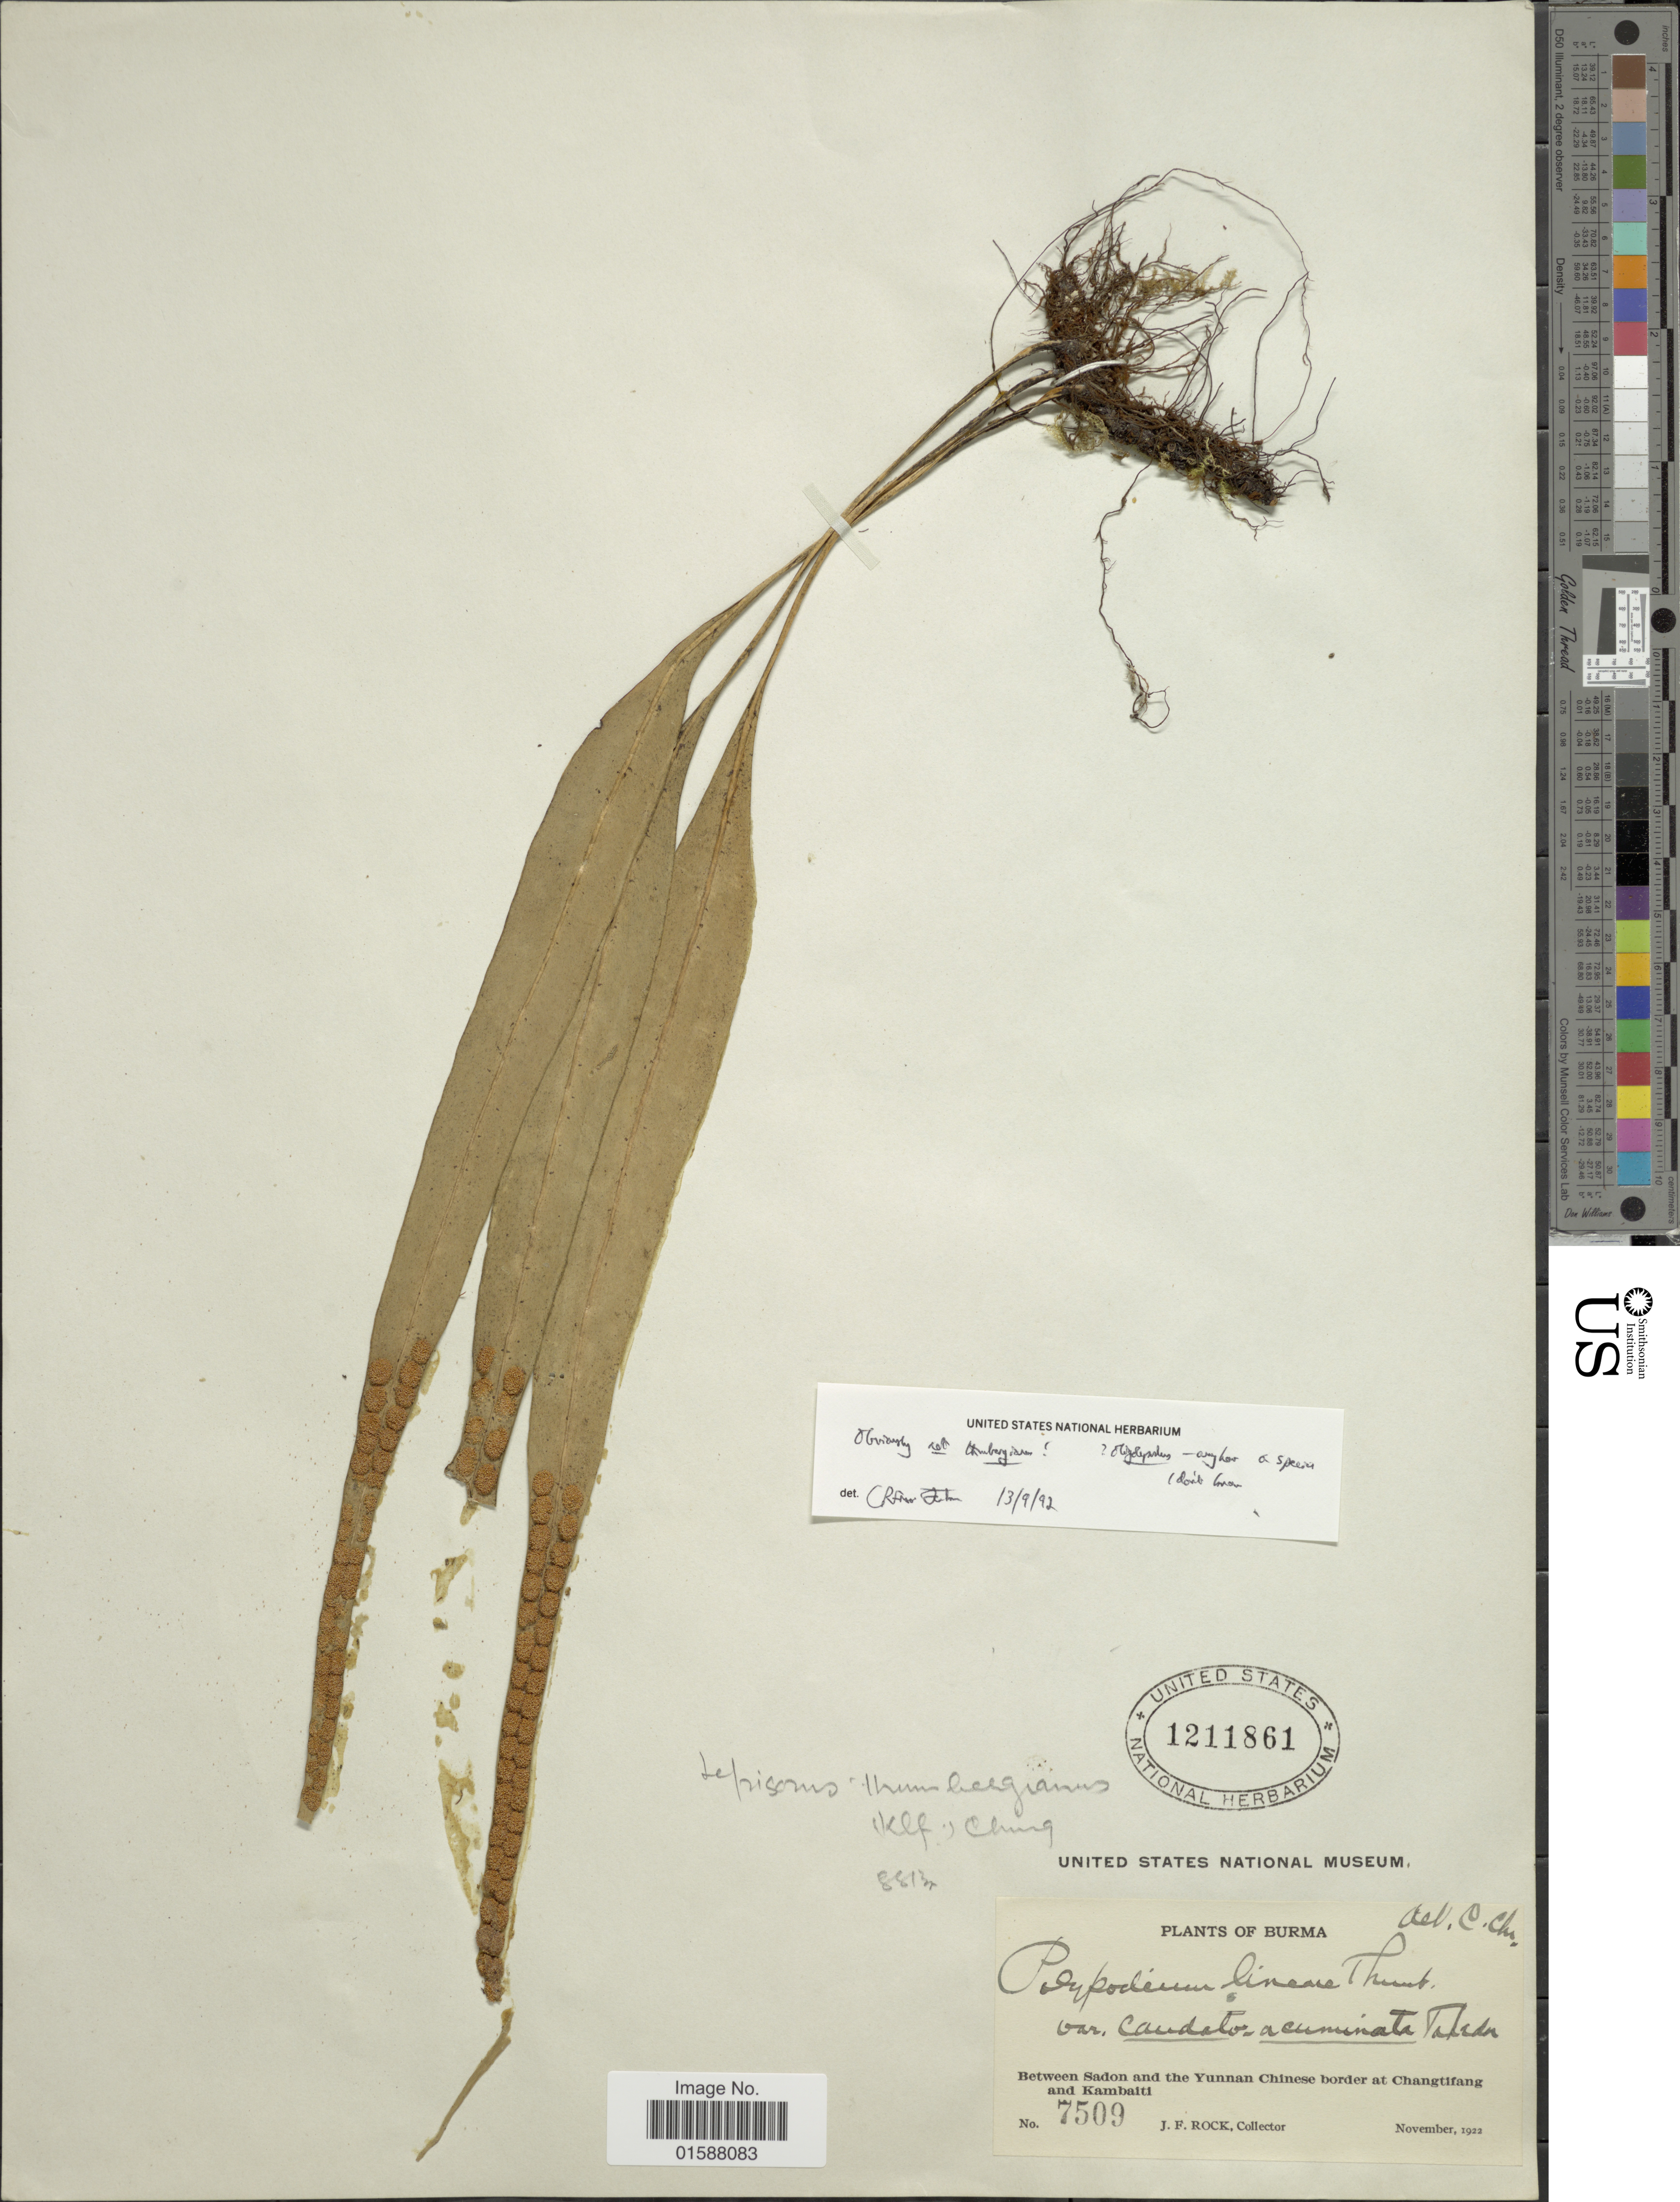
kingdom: Plantae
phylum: Tracheophyta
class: Polypodiopsida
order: Polypodiales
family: Polypodiaceae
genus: Lepisorus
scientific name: Lepisorus thunbergianus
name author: (Kaulf.) Ching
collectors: J. Rock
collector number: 7509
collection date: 1922-11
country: Myanmar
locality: Burma. Between Sadon and the Yunnan Chinese border at Changtifang and Kambaiti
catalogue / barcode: US 1211861